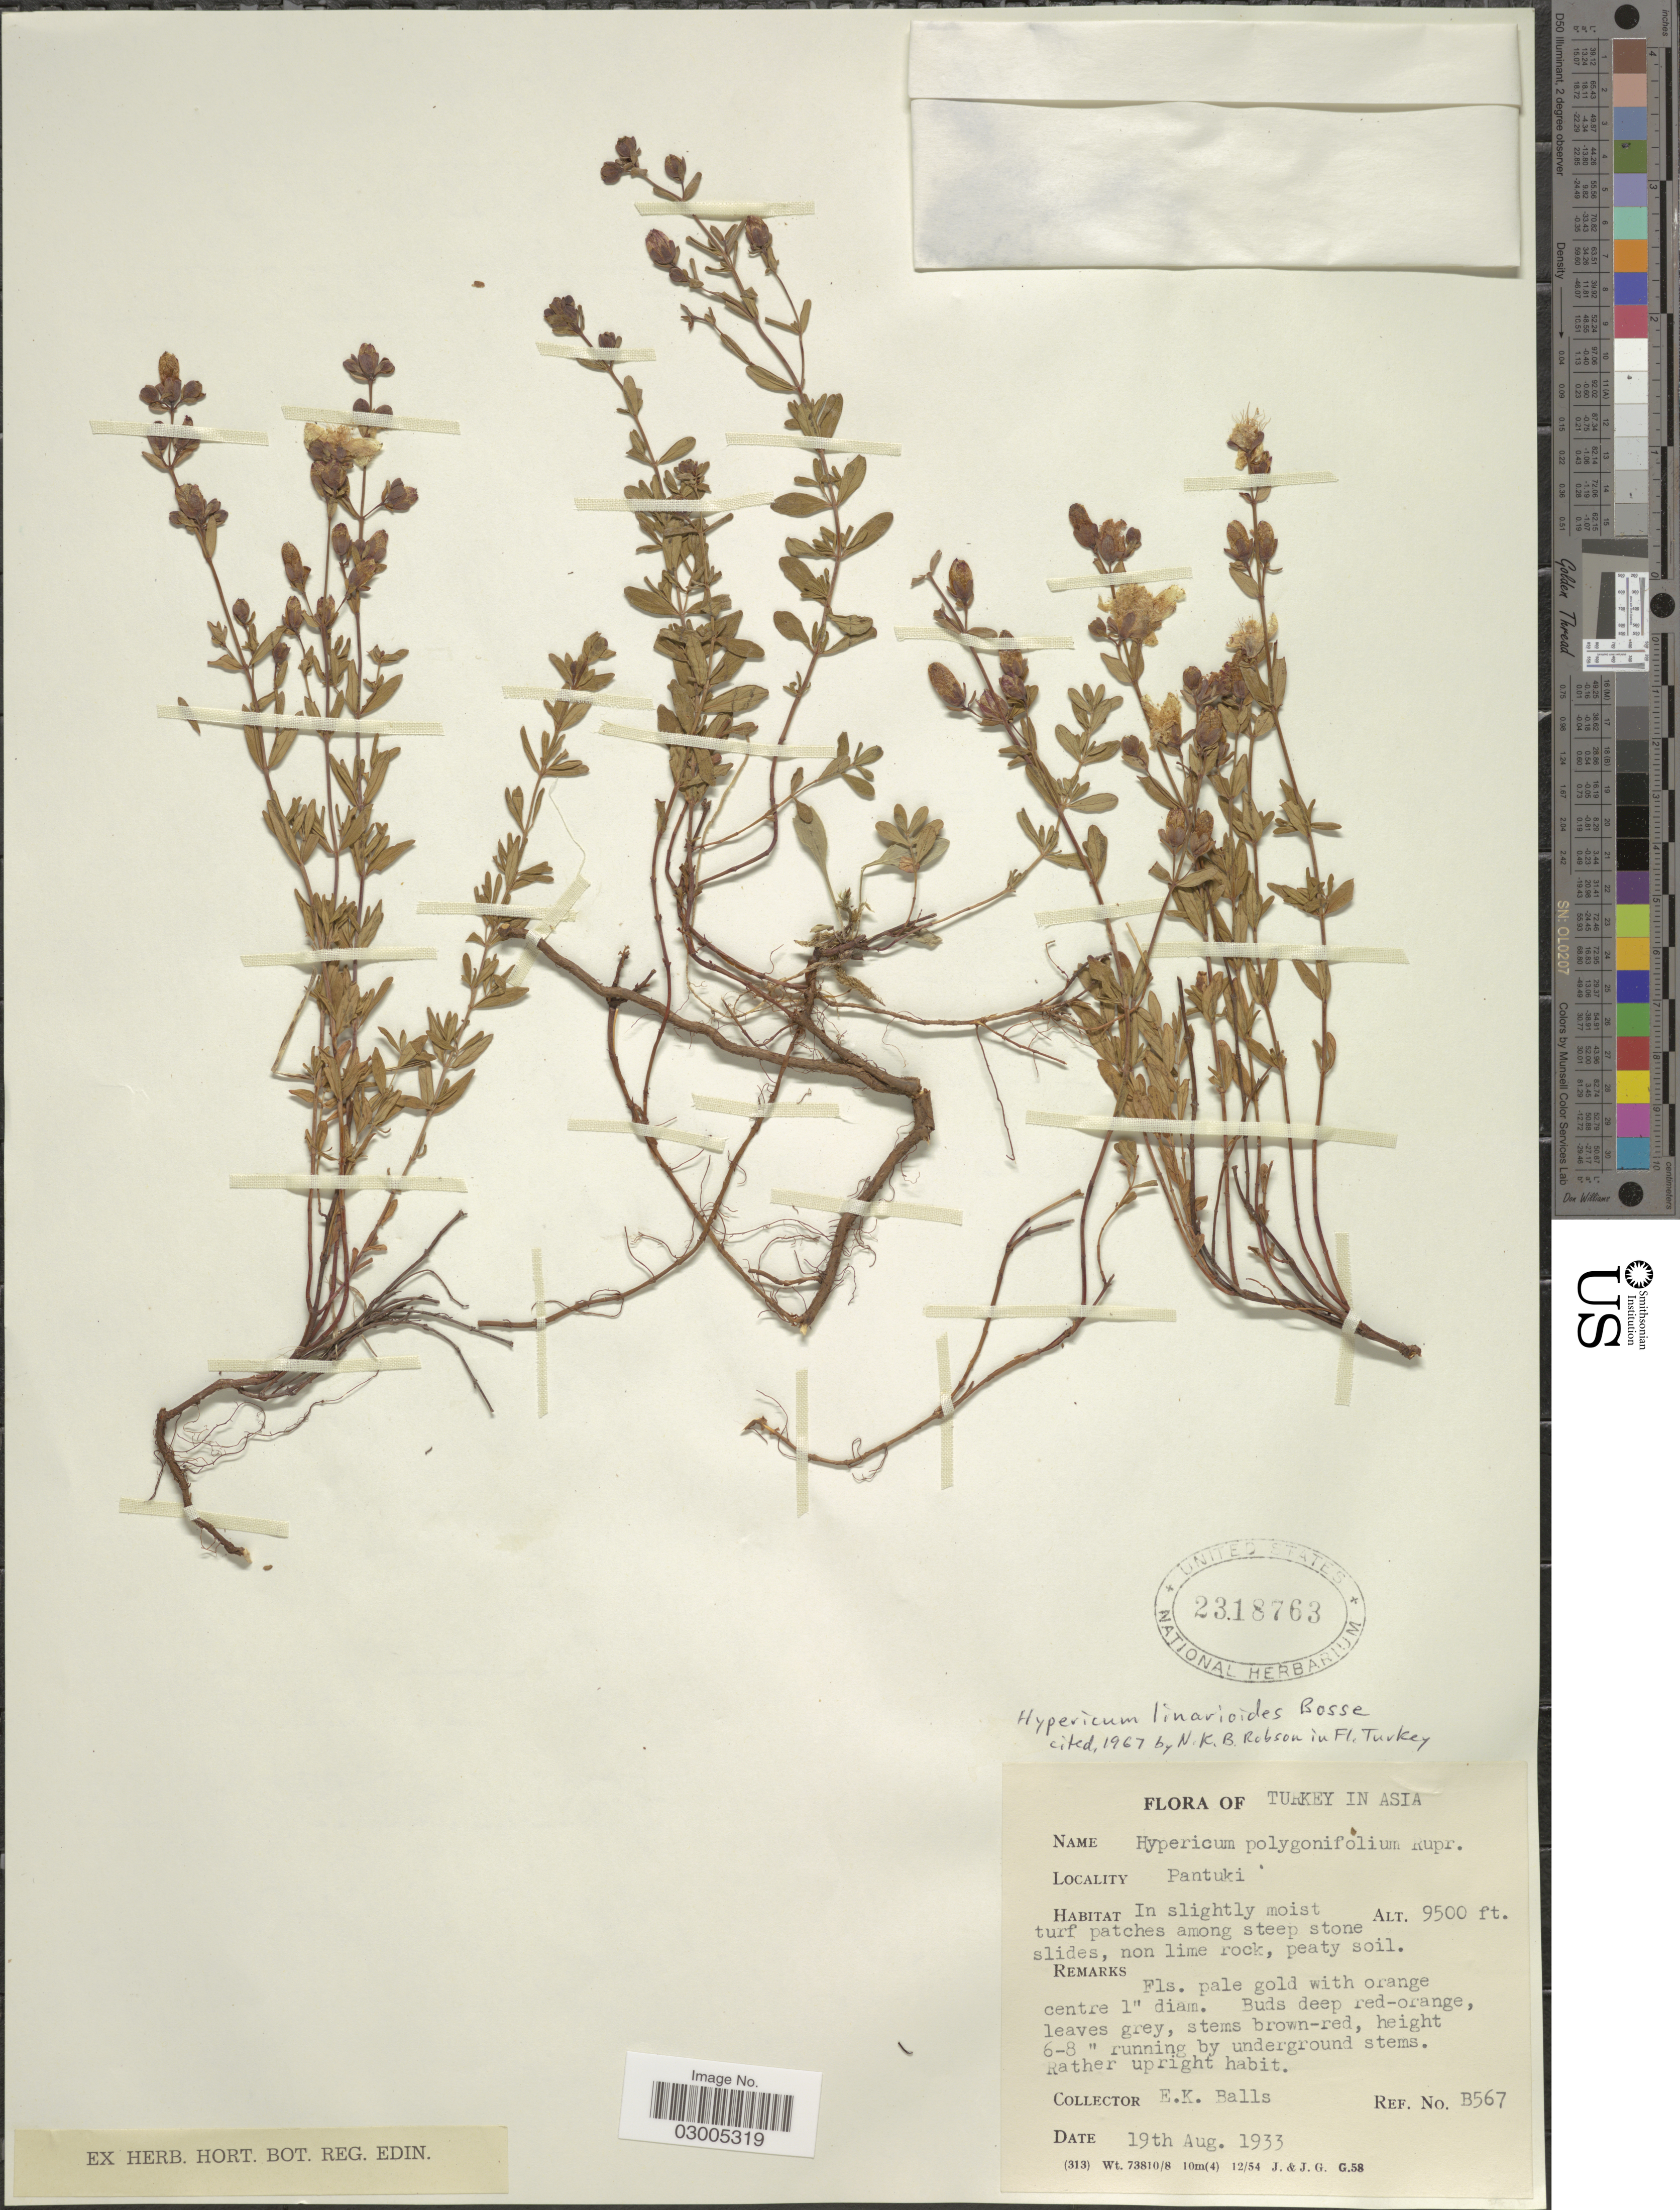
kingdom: Plantae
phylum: Tracheophyta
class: Magnoliopsida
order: Malpighiales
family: Hypericaceae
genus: Hypericum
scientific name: Hypericum linarioides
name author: Bosse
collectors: E. K. Balls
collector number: B567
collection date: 1933-08-19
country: Turkey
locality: Turkey in Asia. Pantuki.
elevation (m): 2896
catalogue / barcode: US 2318763